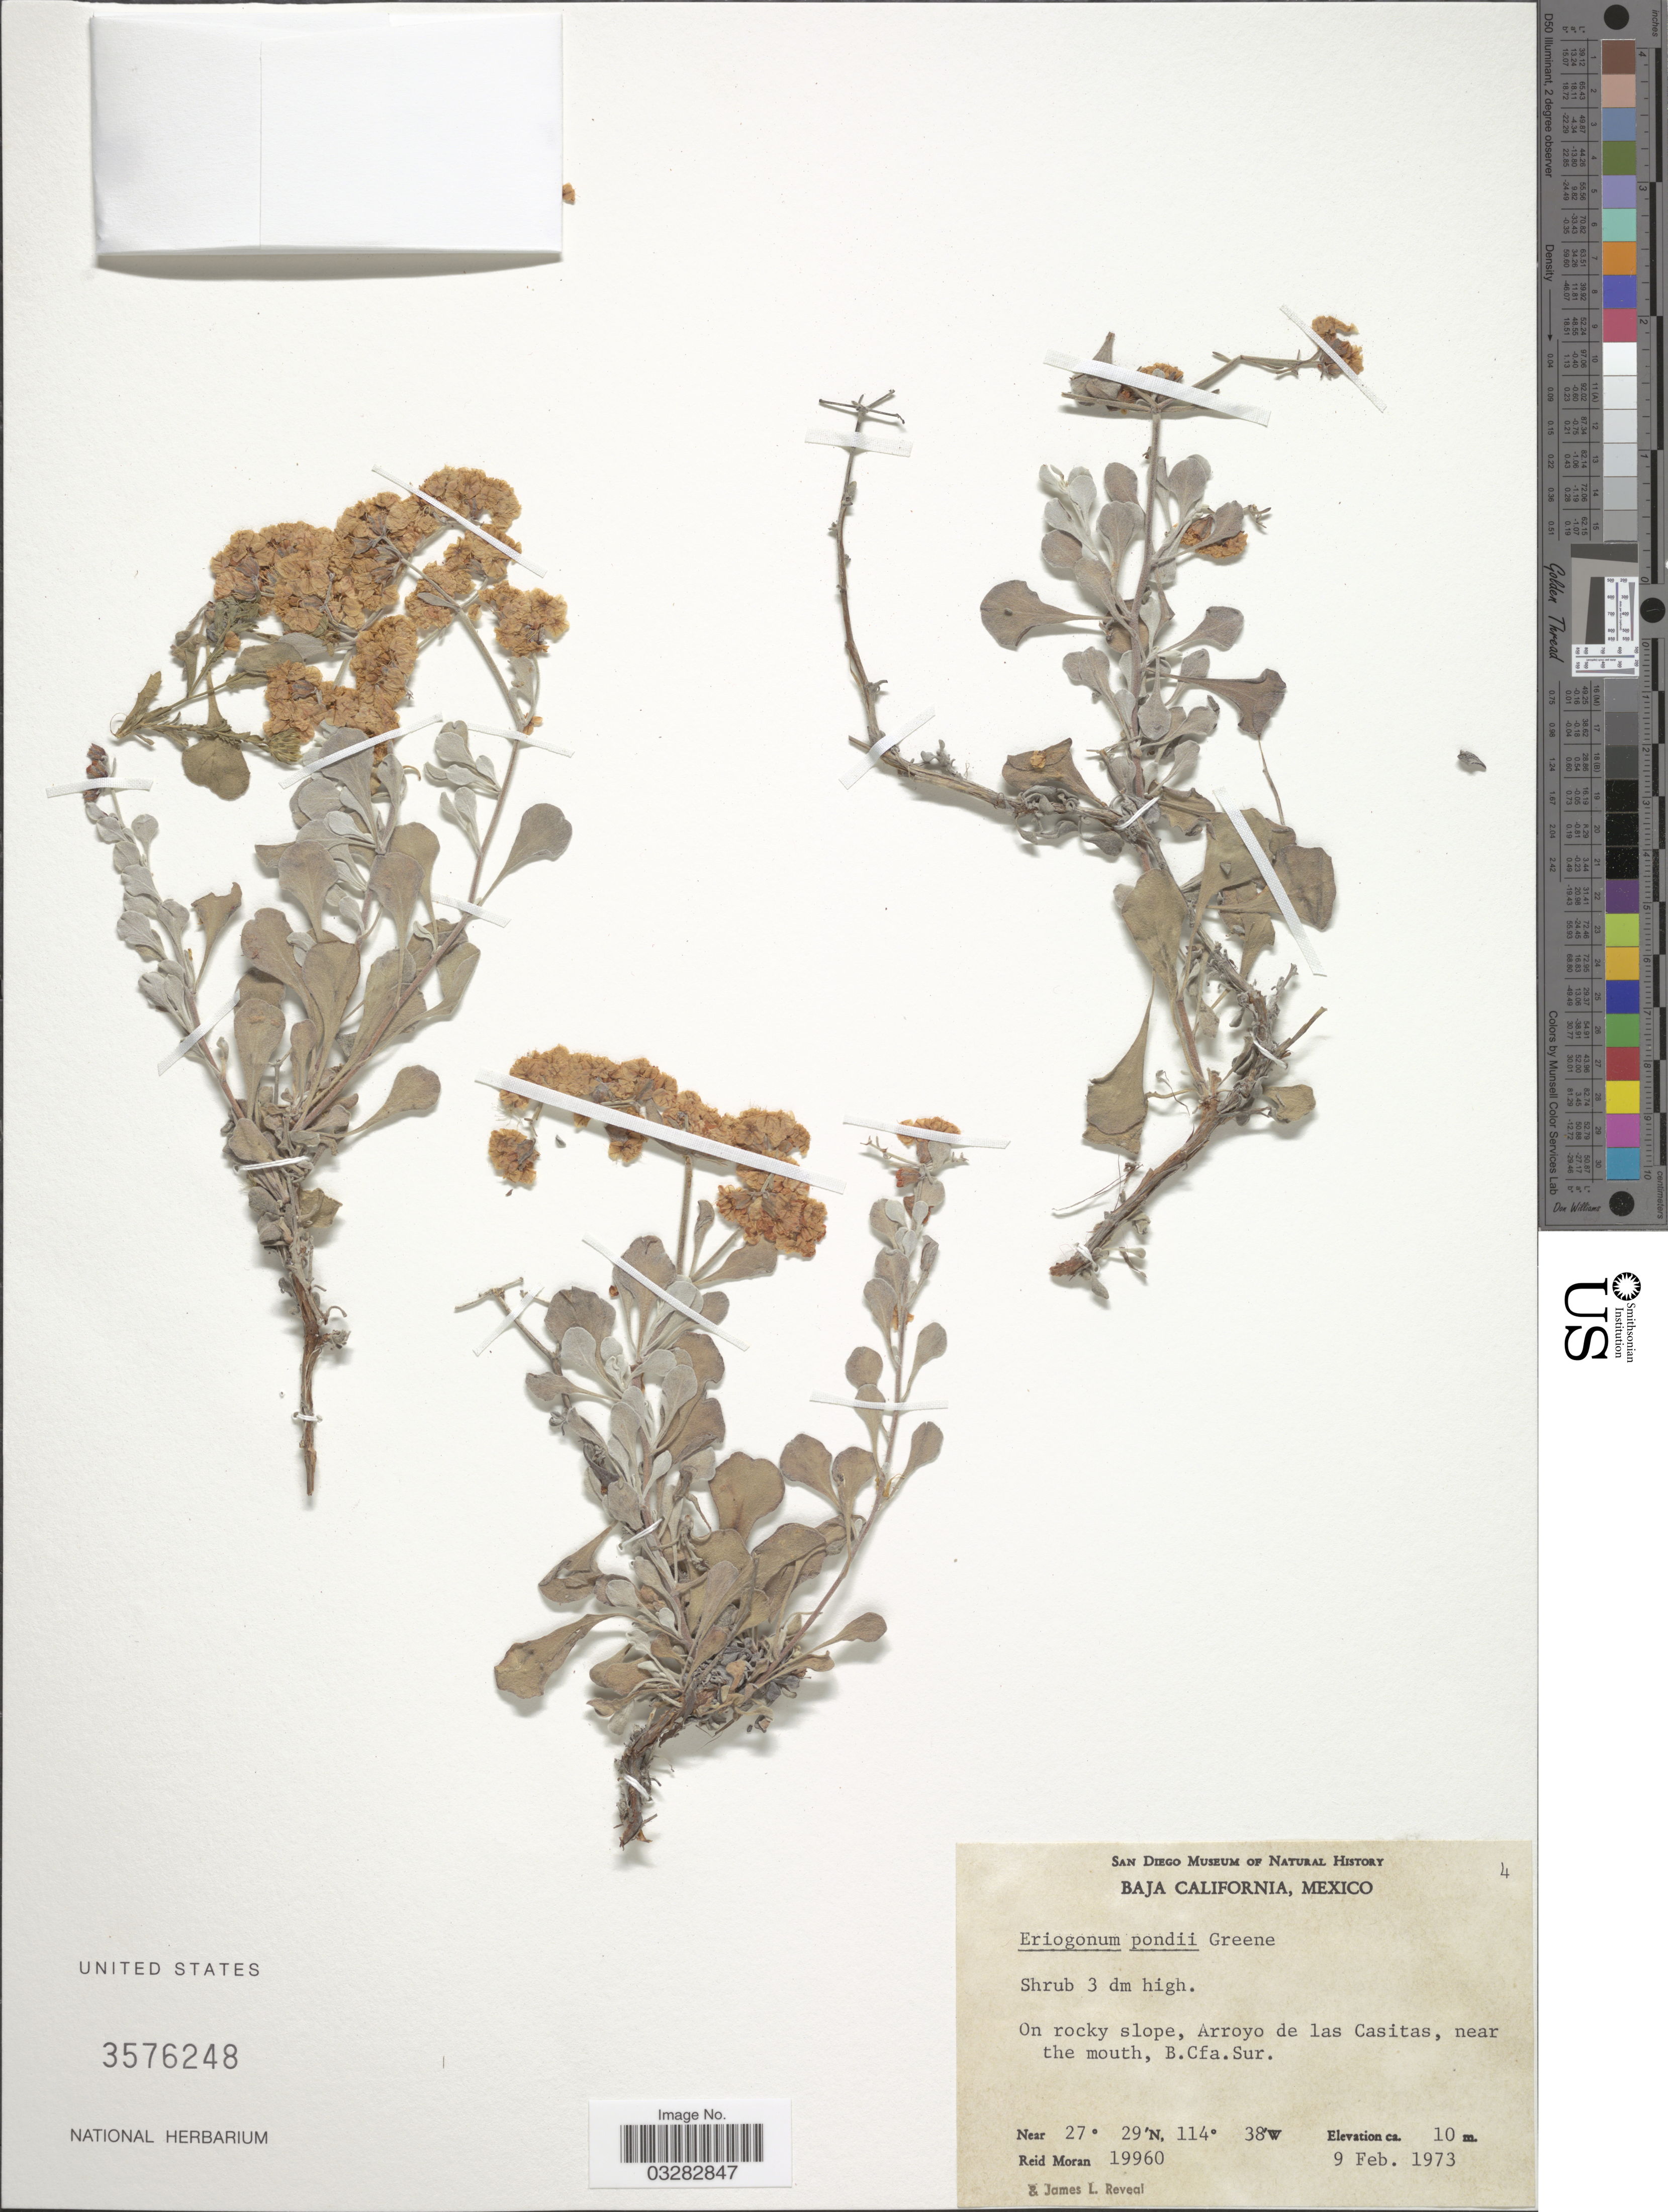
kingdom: Plantae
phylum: Tracheophyta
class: Magnoliopsida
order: Caryophyllales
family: Polygonaceae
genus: Eriogonum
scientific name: Eriogonum pondii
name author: Greene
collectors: R. V. Moran & J. L. Reveal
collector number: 19960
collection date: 1973-02-09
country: Mexico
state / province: Baja California Sur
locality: Arroyo de las Casitas, near the mouth.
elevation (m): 10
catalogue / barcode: US 3576248